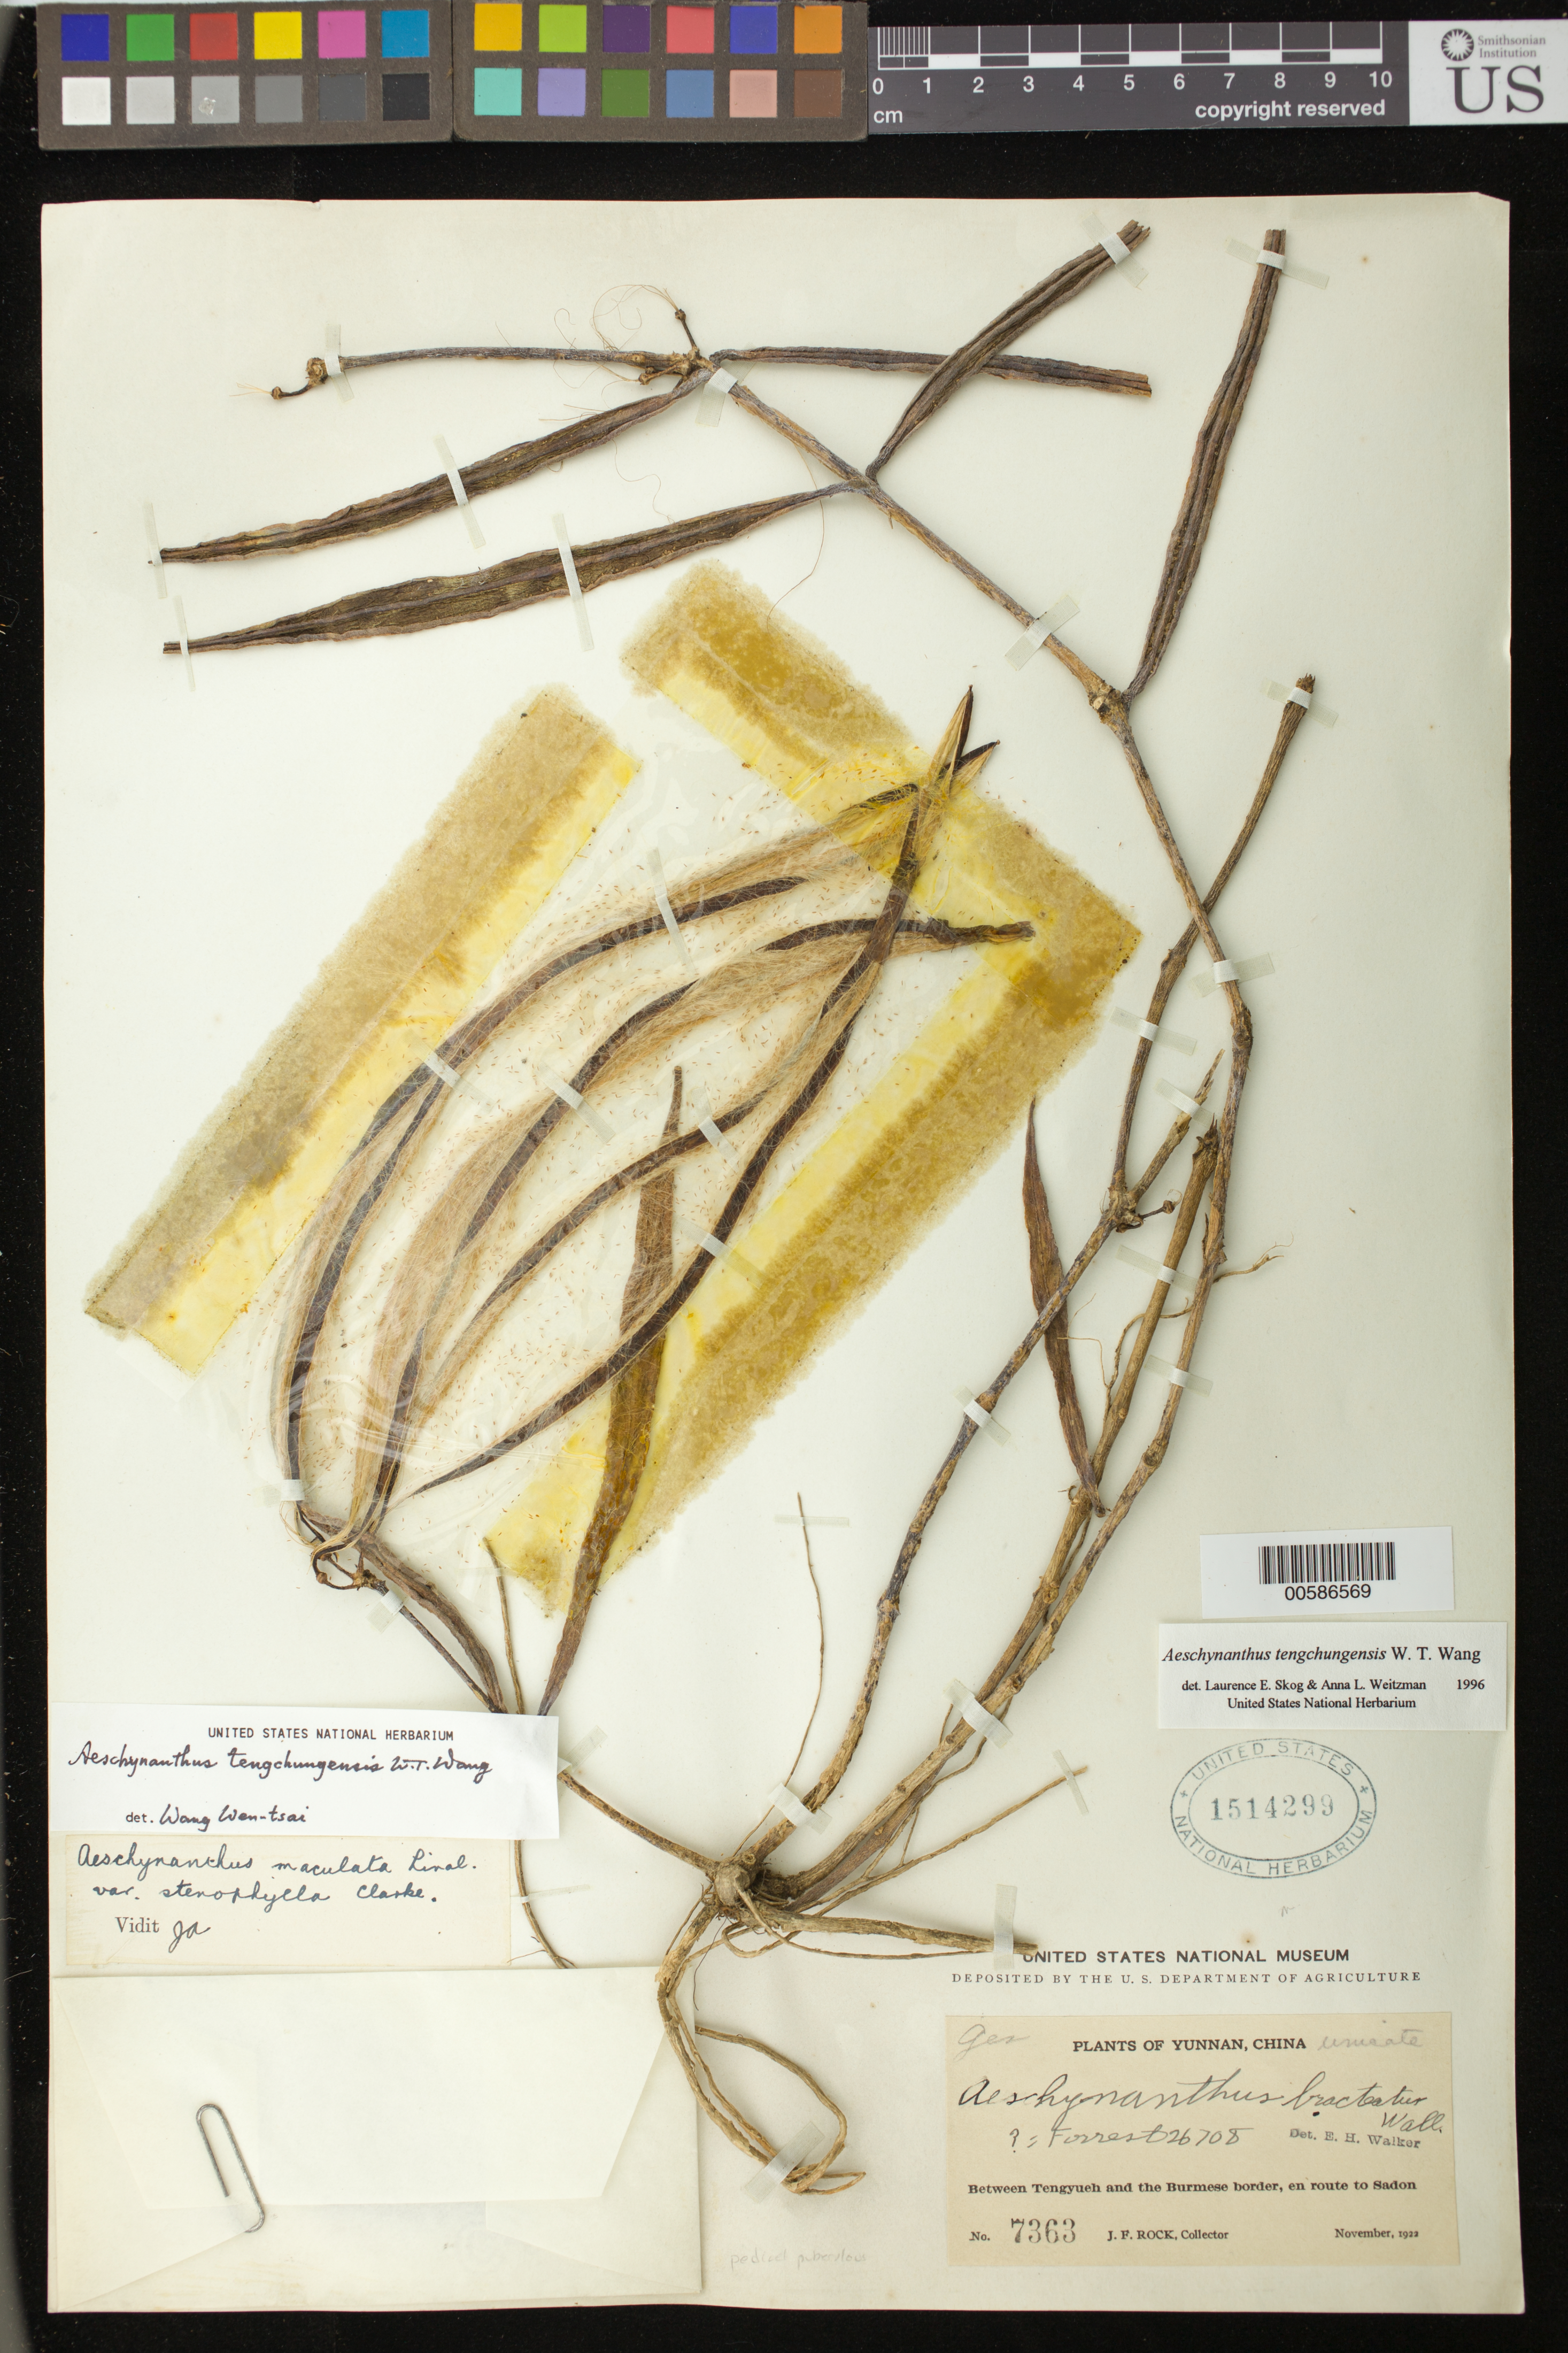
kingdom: Plantae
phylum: Tracheophyta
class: Magnoliopsida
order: Lamiales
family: Gesneriaceae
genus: Aeschynanthus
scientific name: Aeschynanthus tengchungensis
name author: W.T. Wang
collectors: J. F. Rock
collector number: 7363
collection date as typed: Nov 1922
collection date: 1922-11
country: China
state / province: Yunnan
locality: Between tengyuch and the burmese border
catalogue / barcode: US 1514299